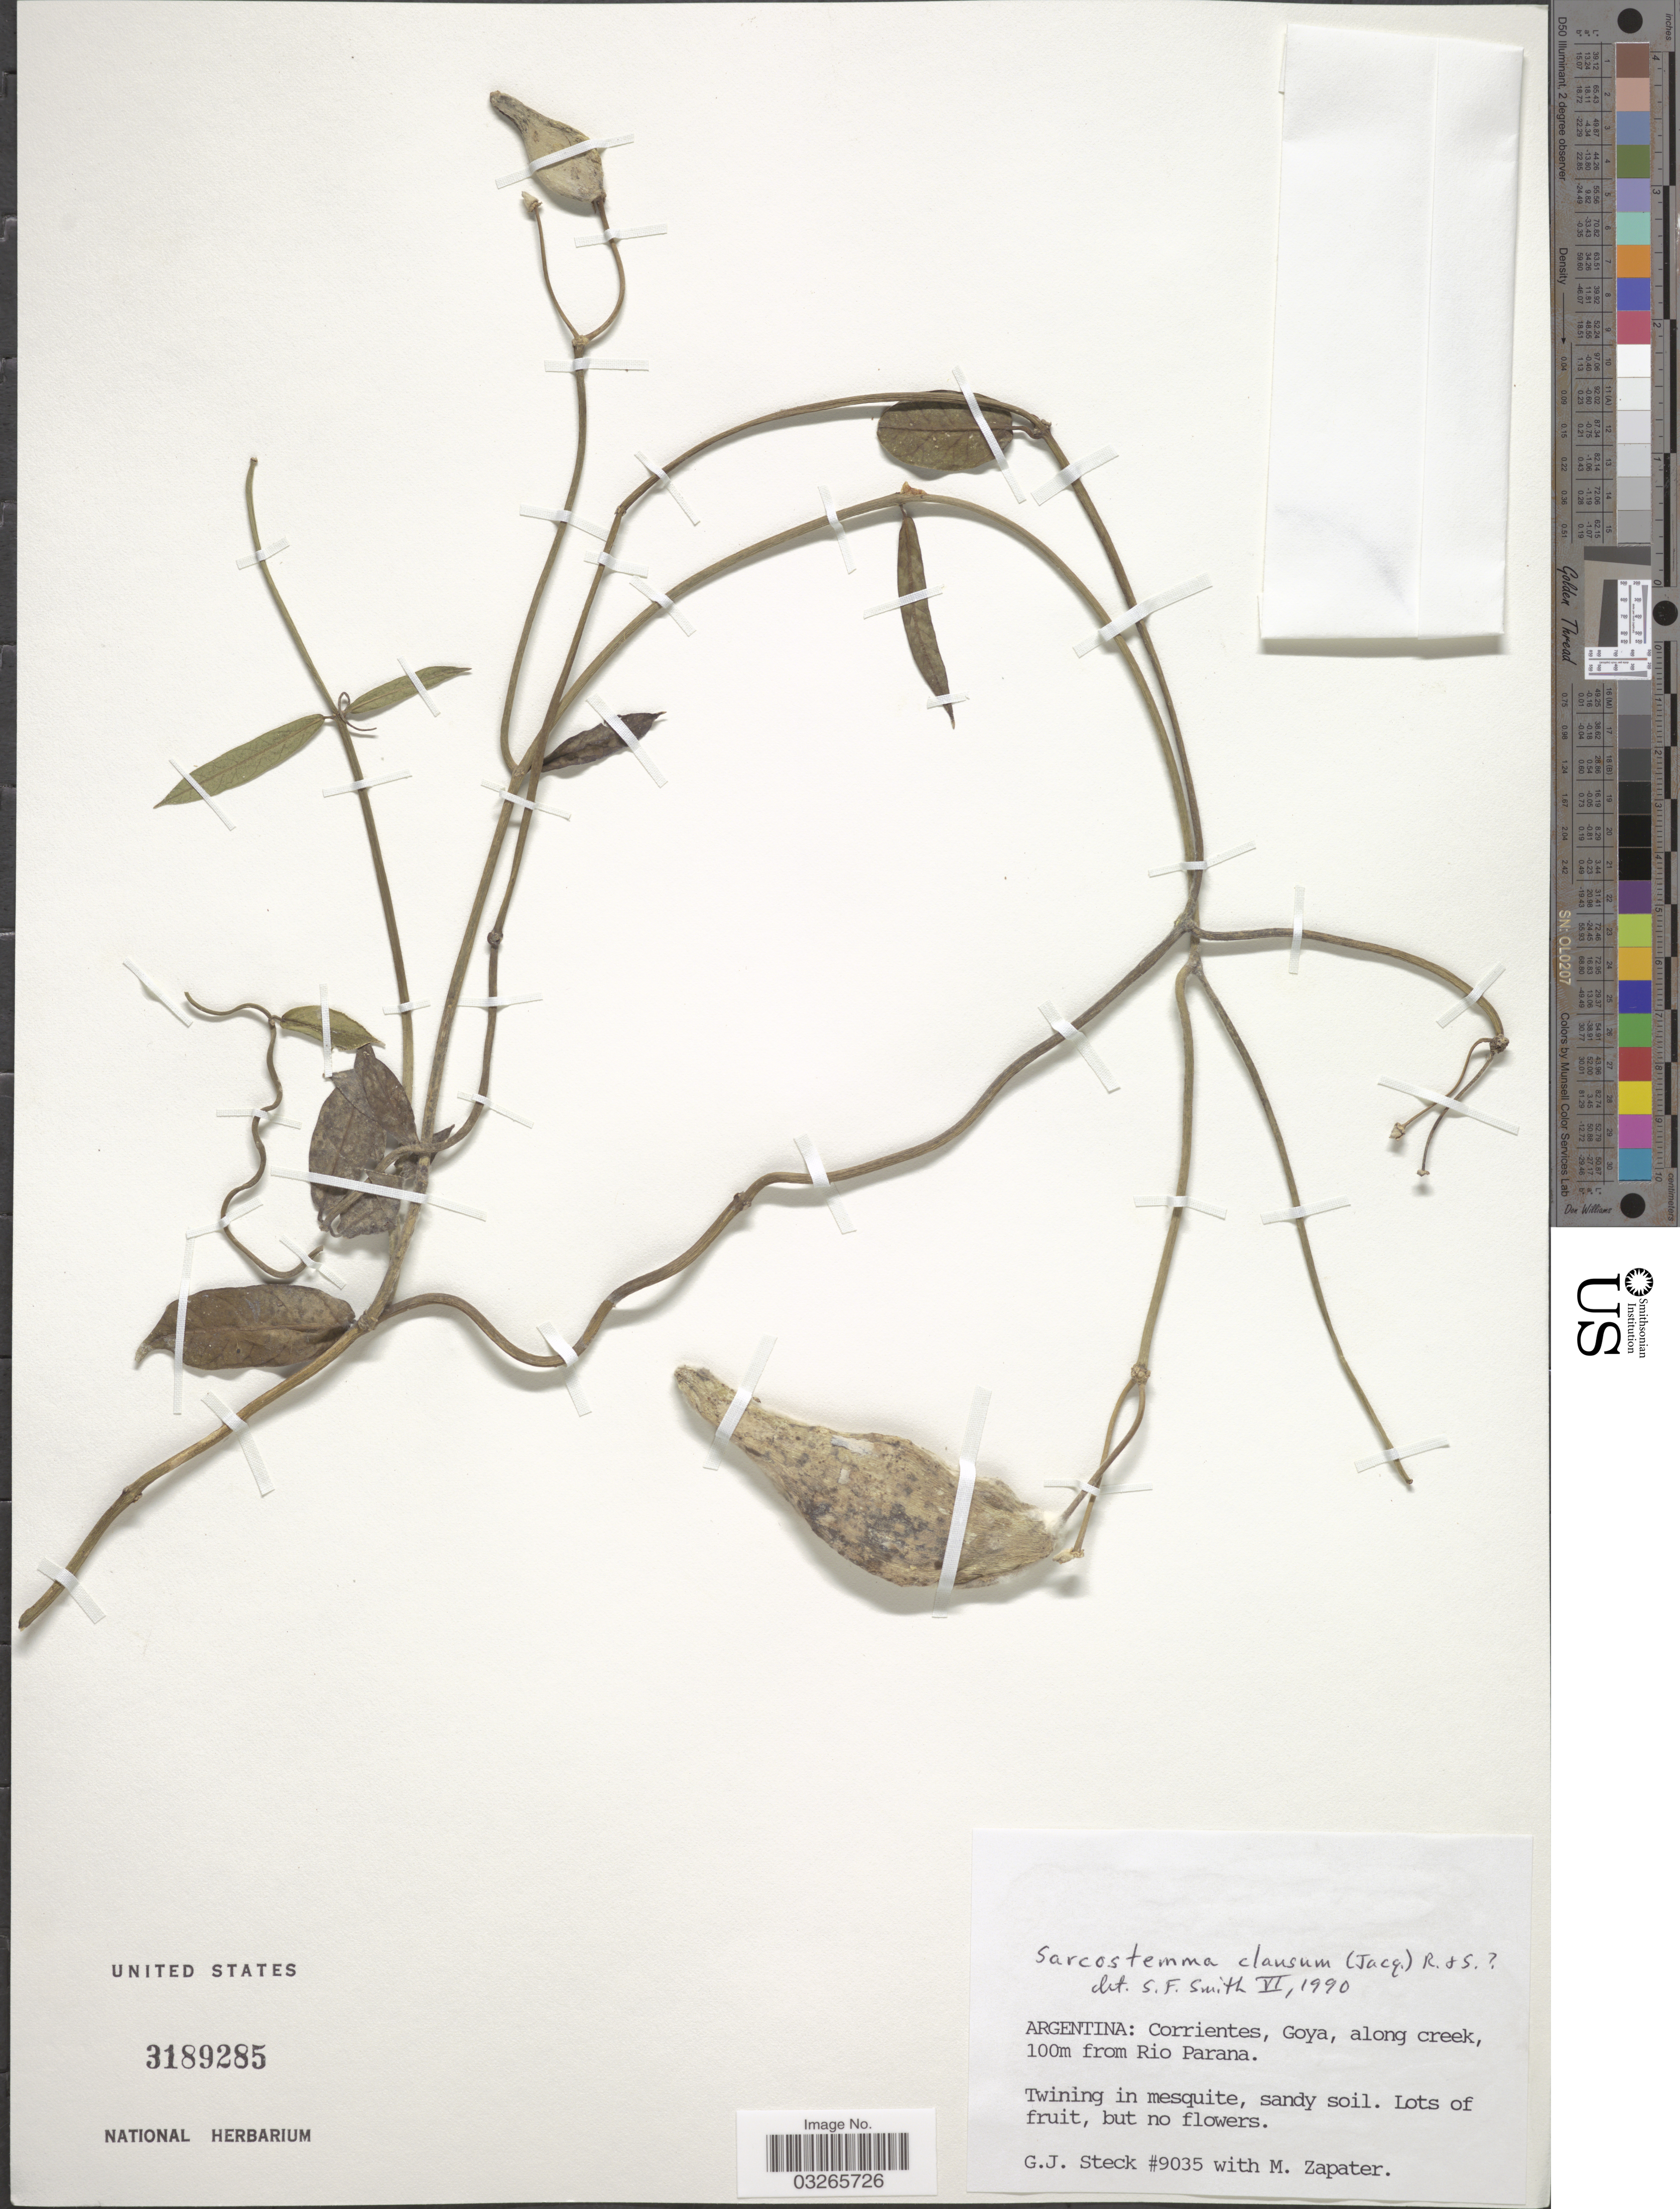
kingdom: Plantae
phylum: Tracheophyta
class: Magnoliopsida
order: Gentianales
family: Apocynaceae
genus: Sarcostemma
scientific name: Sarcostemma clausum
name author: (Jacq.) Schult.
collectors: G. Steck & M. Zapater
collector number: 9035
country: Argentina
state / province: Corrientes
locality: Goya, along creek, 100m from Rio Parana.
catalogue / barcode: US 3189285